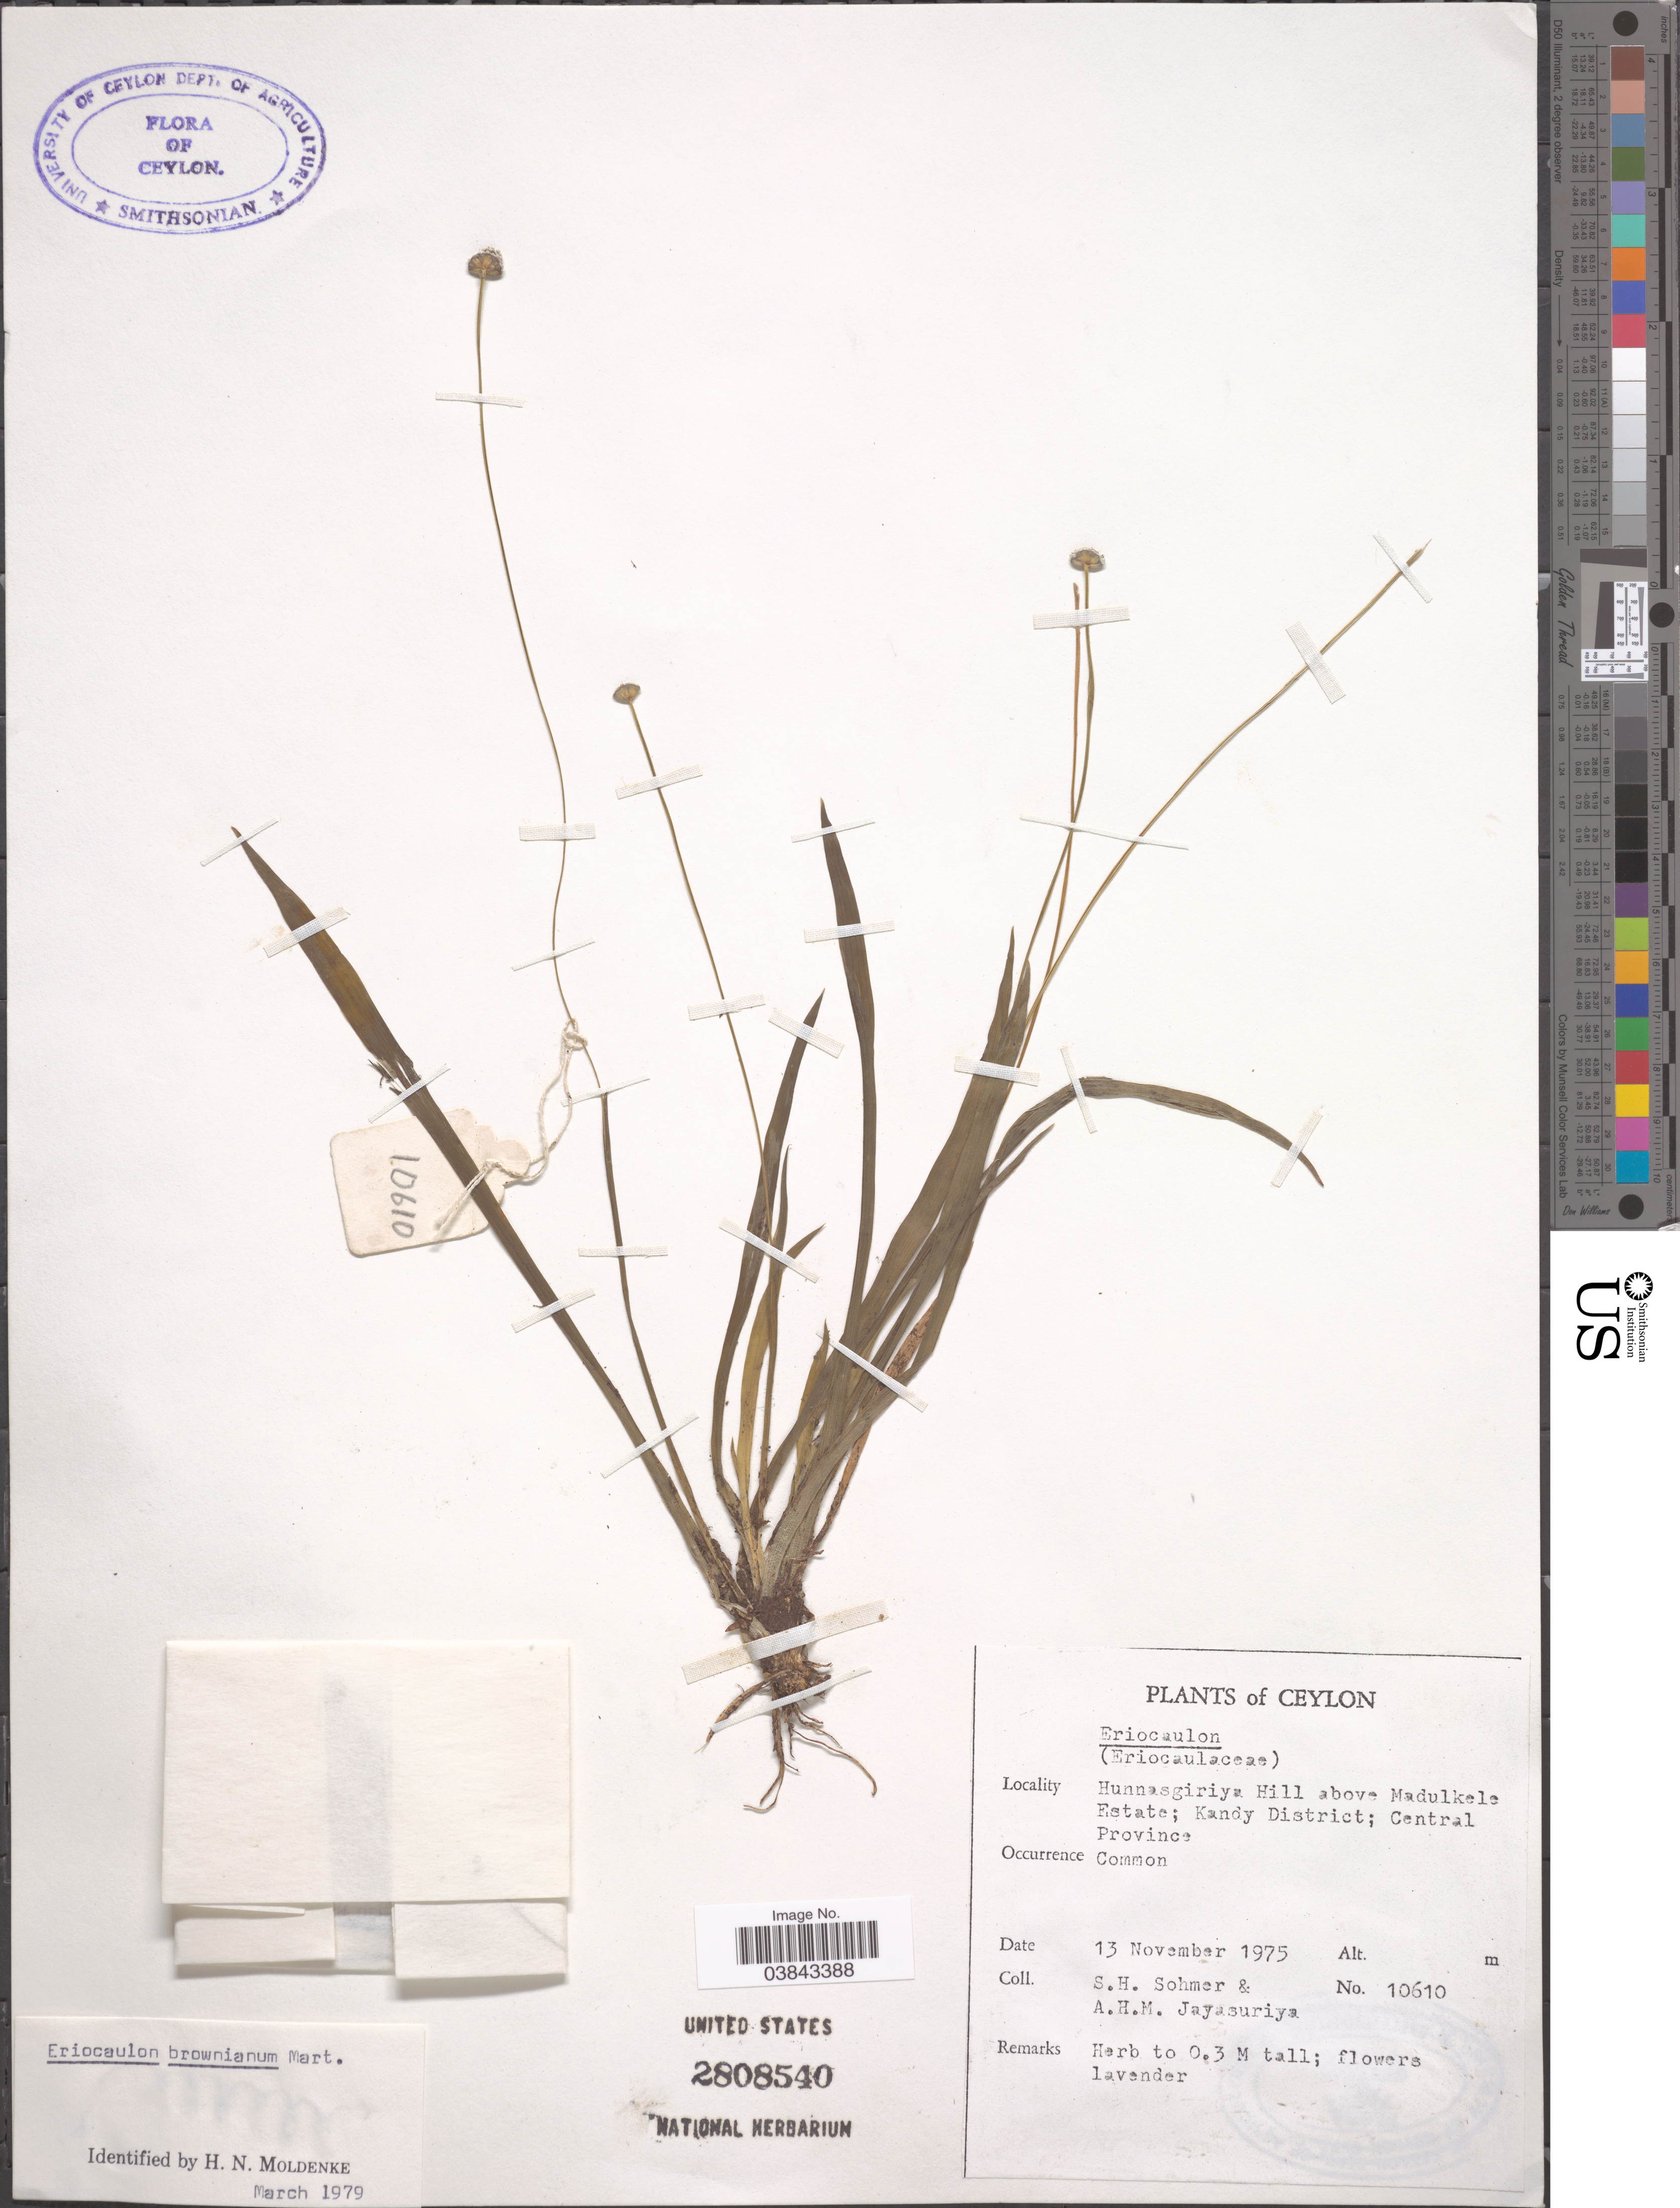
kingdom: Plantae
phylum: Tracheophyta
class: Liliopsida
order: Poales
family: Eriocaulaceae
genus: Eriocaulon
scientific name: Eriocaulon brownianum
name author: Mart.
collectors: S. H. Sohmer & A. H. Jayasuriya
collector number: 10610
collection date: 1975-11-13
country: Sri Lanka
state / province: Central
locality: Ceylon. Hunnasgiriya Hill above Madulkele Estate; Kandy District; Central Province.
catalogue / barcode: US 2808540